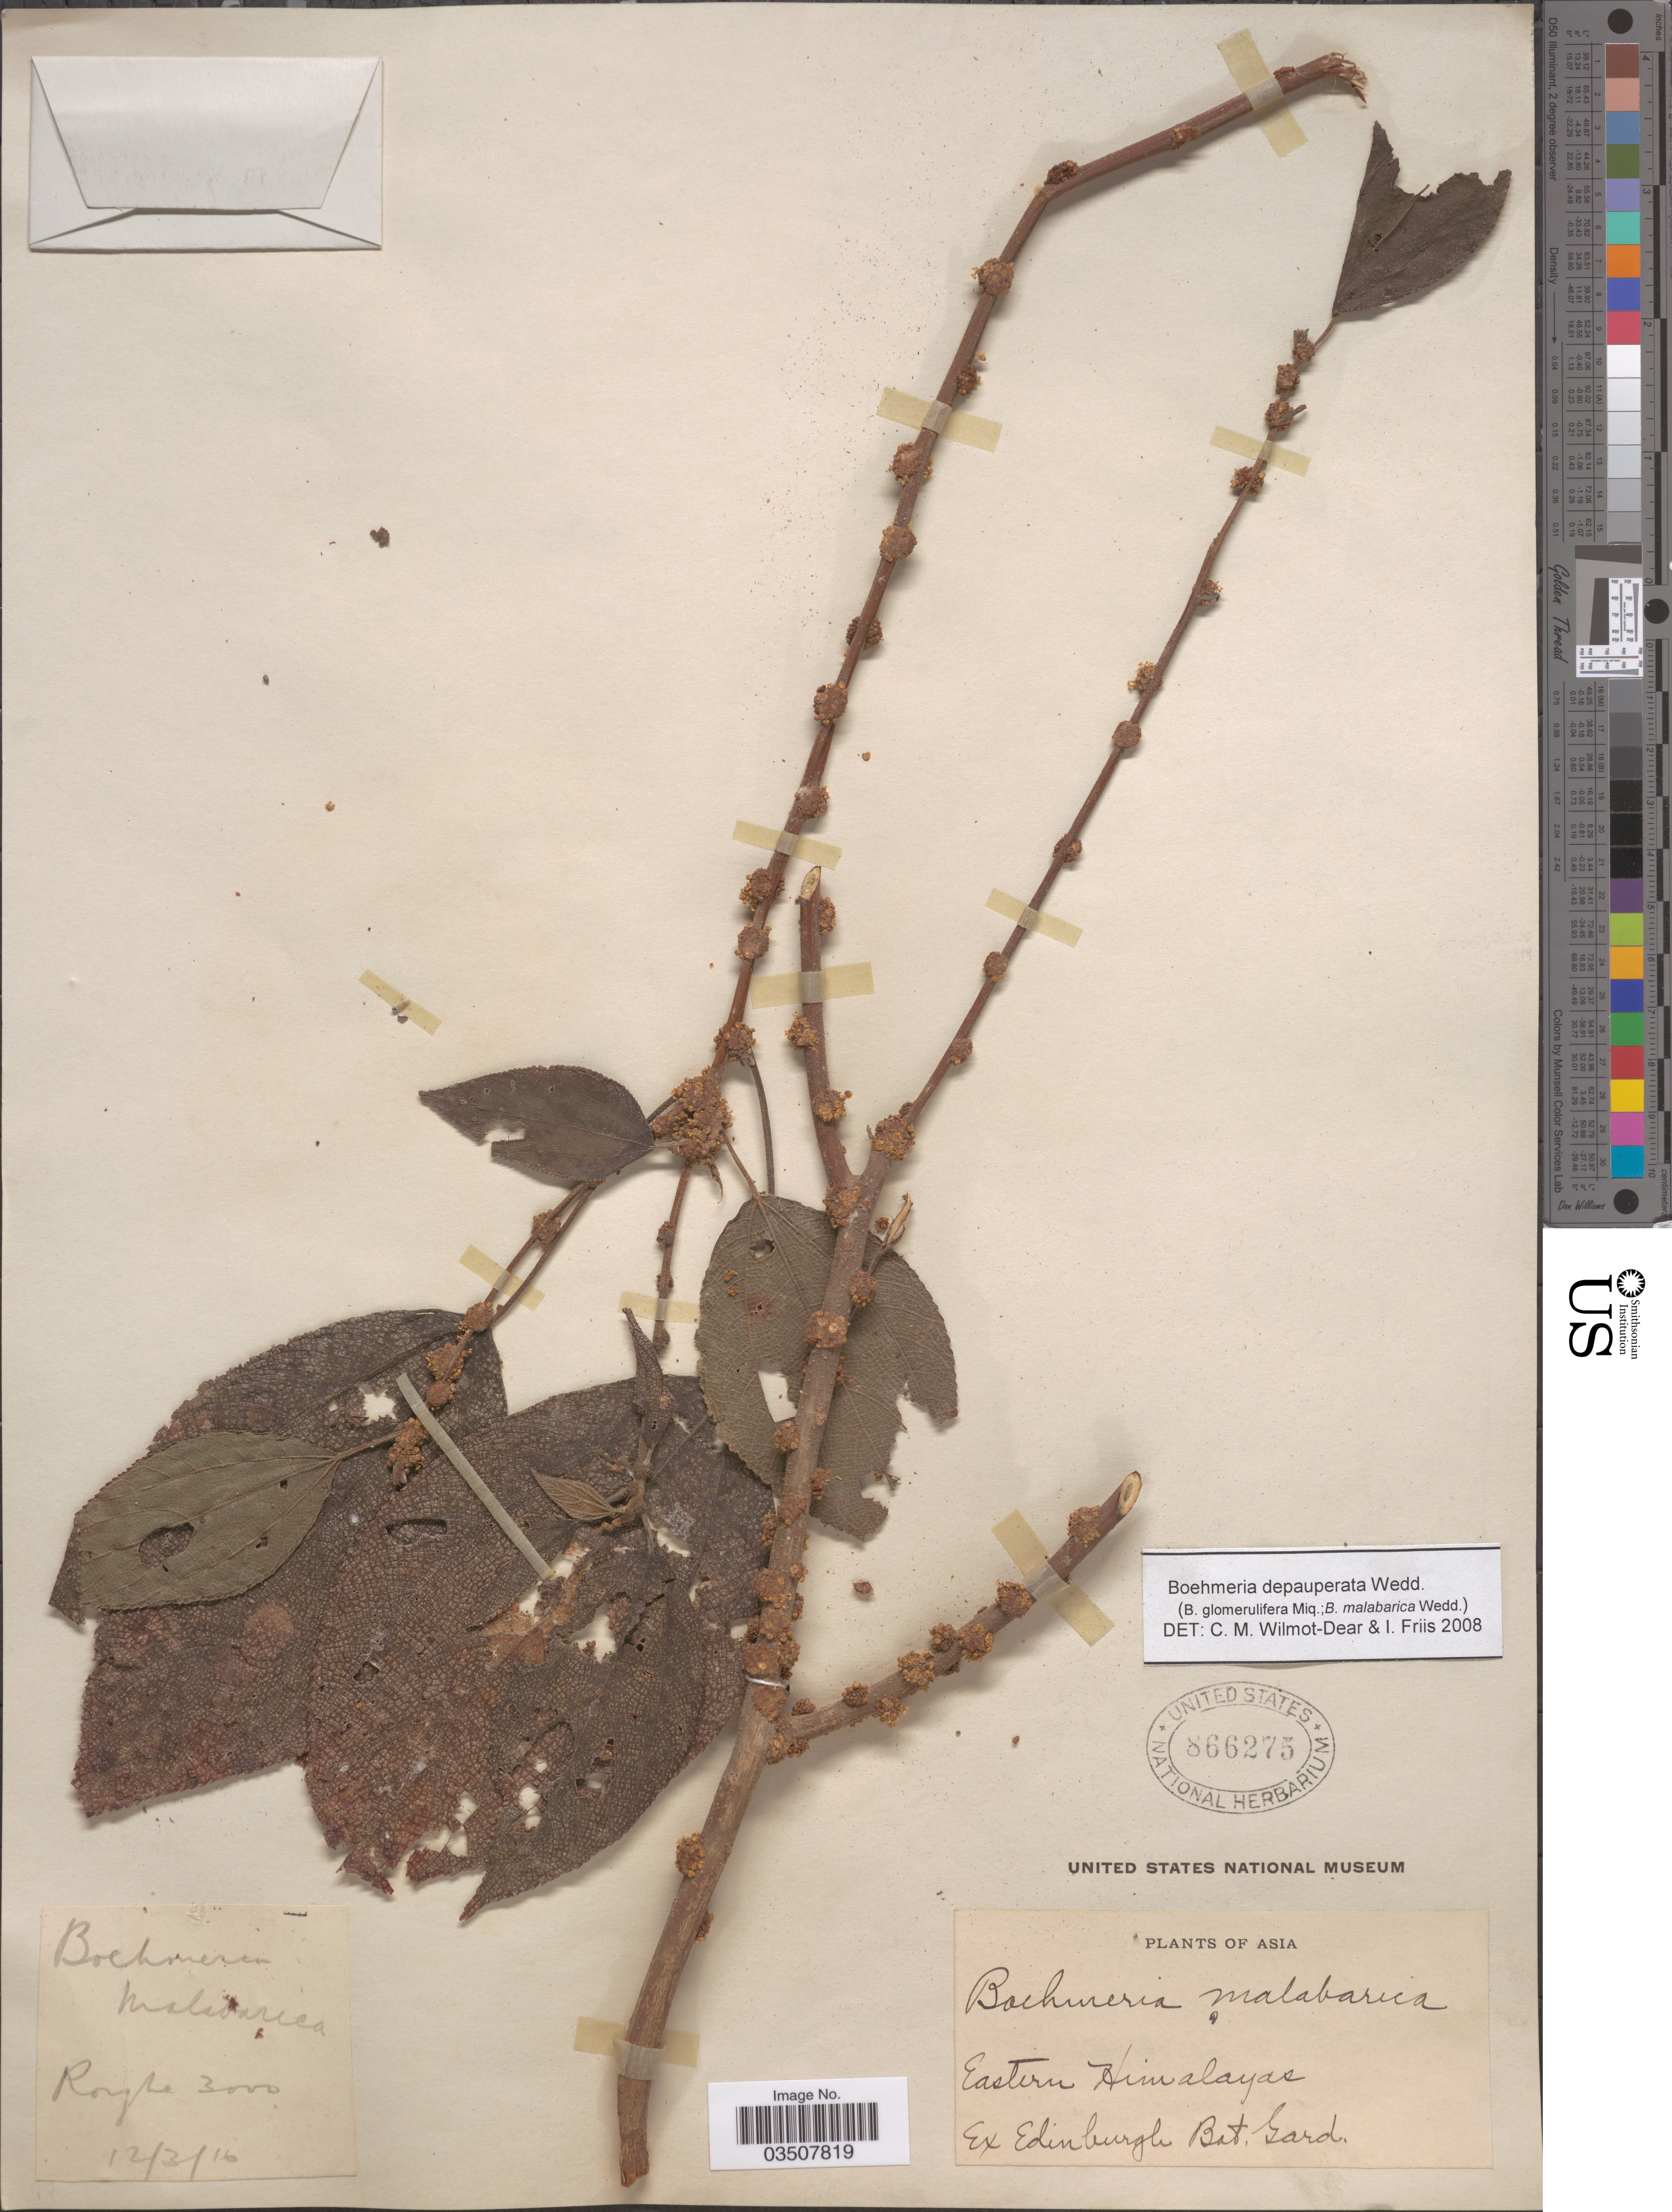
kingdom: Plantae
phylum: Tracheophyta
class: Magnoliopsida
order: Rosales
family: Urticaceae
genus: Boehmeria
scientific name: Boehmeria depauperata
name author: Wedd.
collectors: Royle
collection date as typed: Transcribed d/m/y: 12/3/10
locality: Asia. Eastern Himalayas.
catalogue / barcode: US 866275